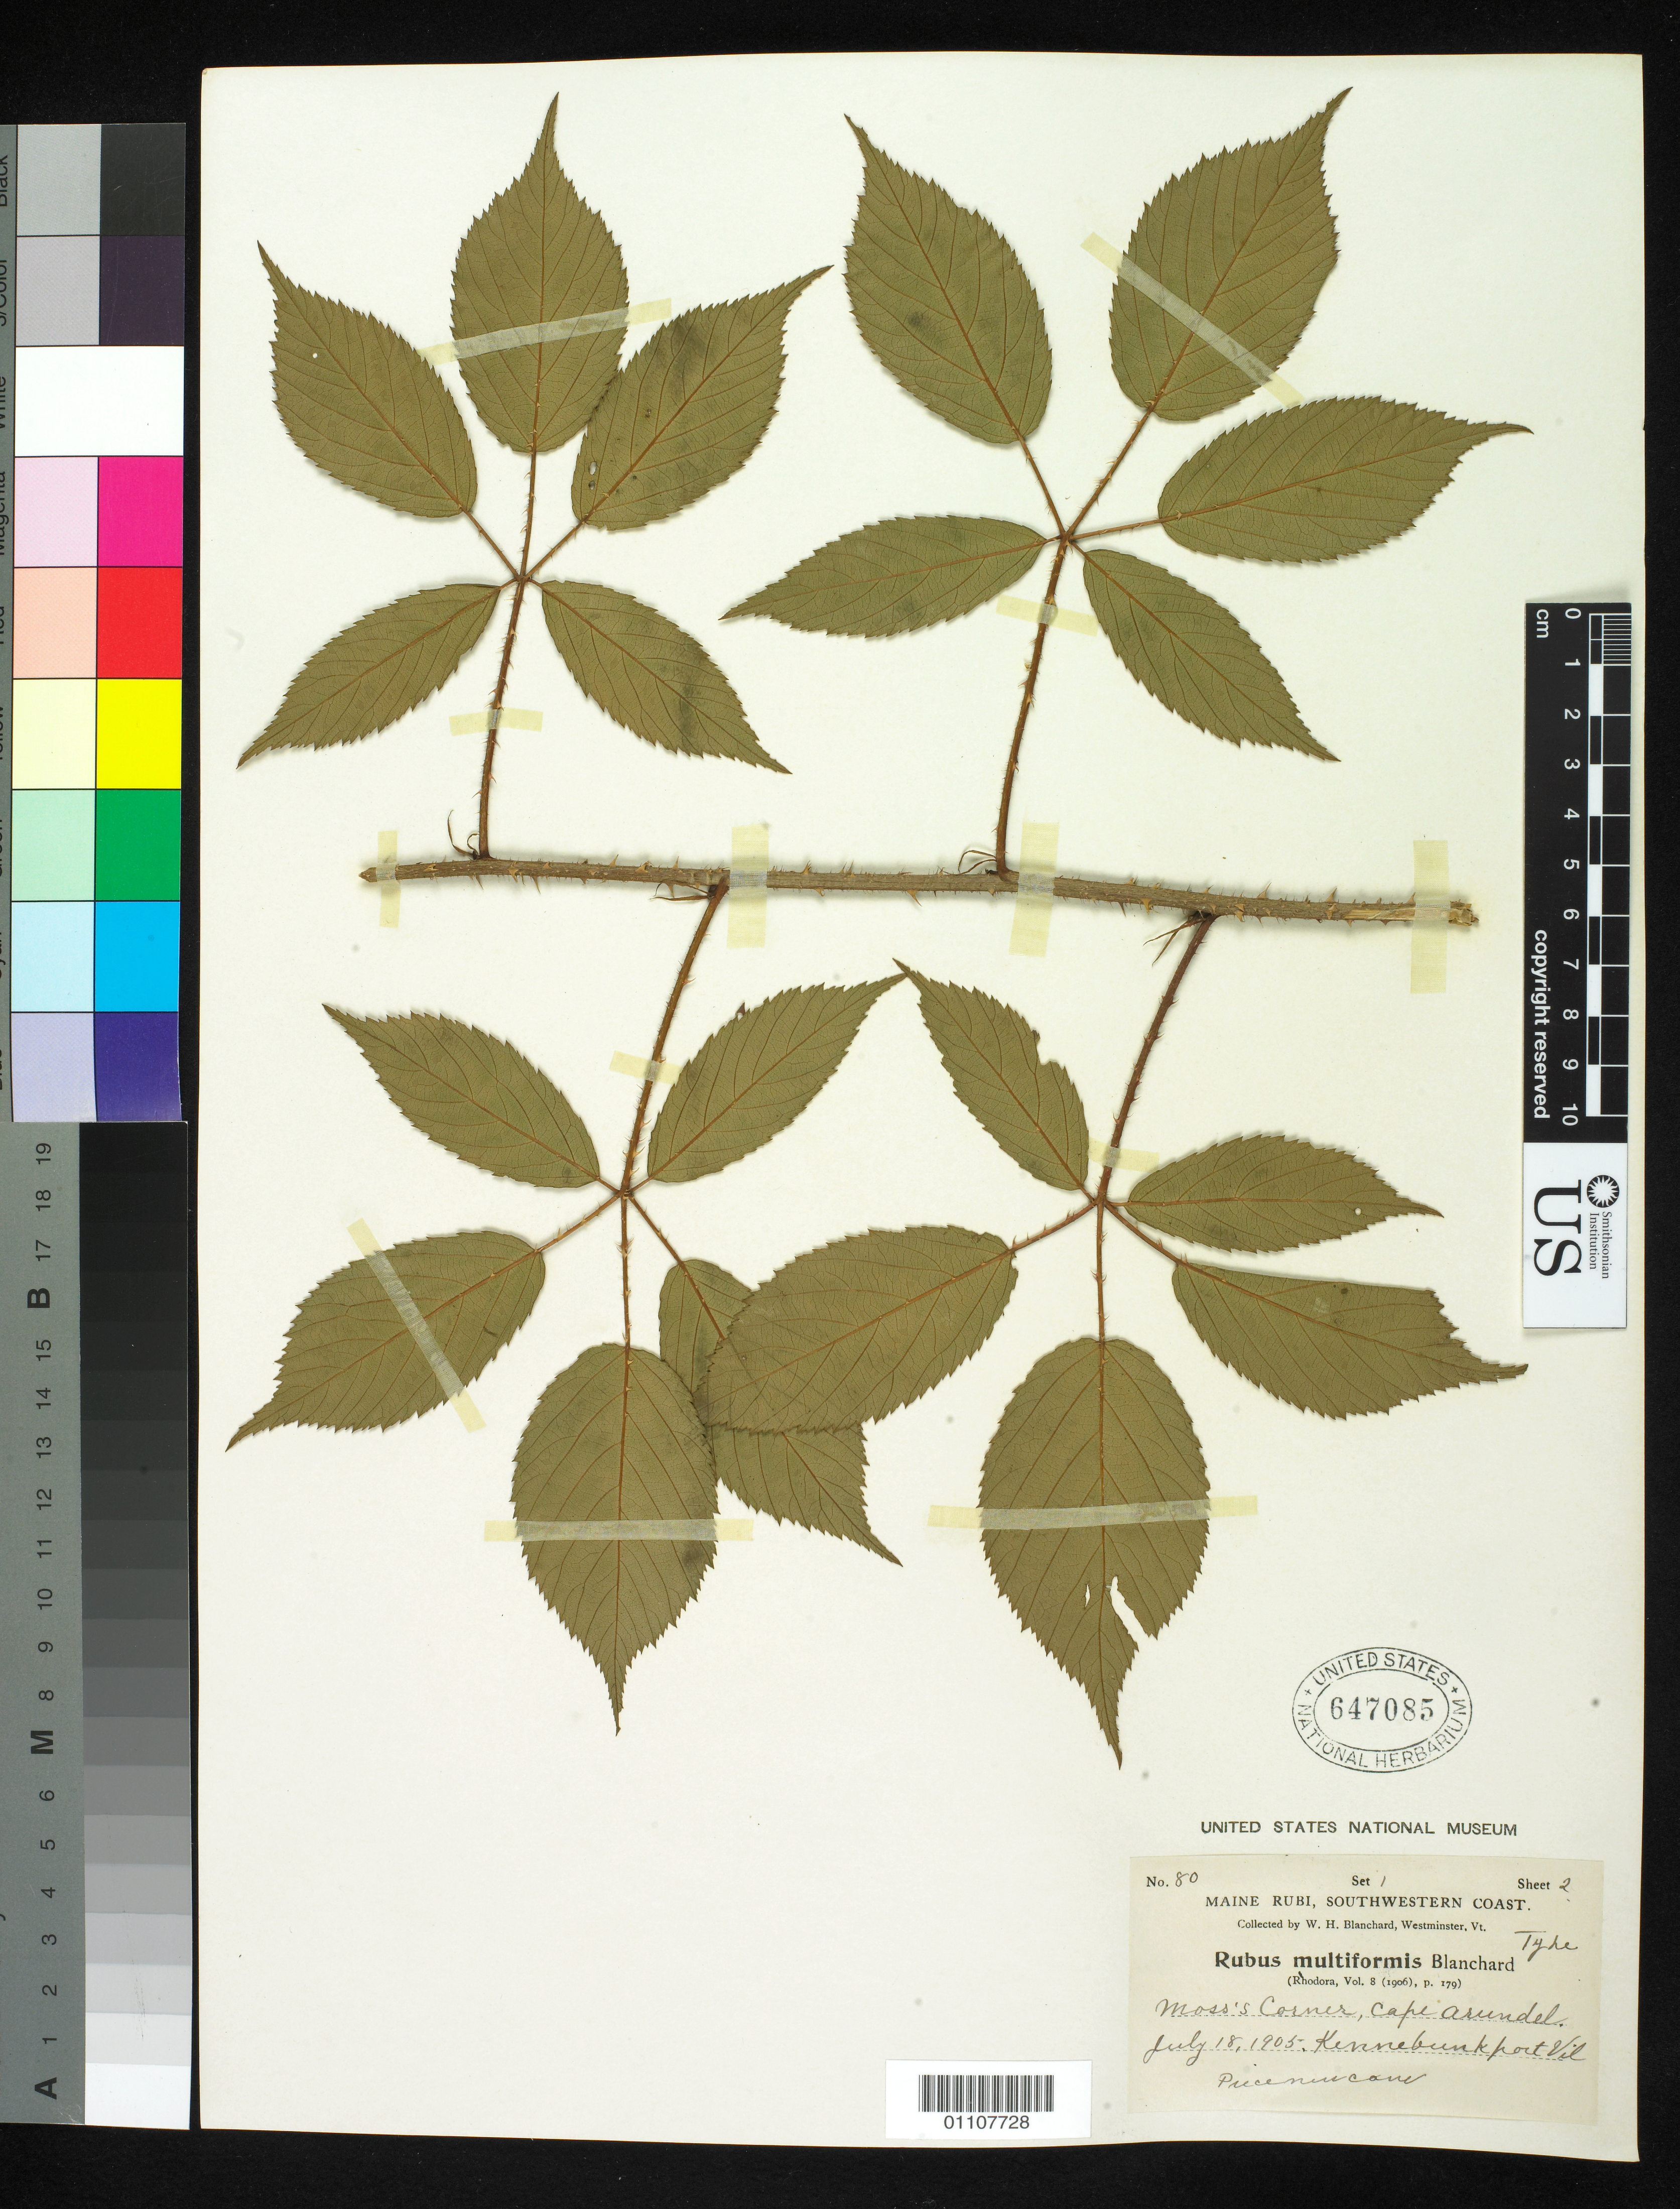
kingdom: Plantae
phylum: Tracheophyta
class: Magnoliopsida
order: Rosales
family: Rosaceae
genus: Rubus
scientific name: Rubus multiformis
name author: Blanch.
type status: Syntype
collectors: W. H. Blanchard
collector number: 80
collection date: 1905-07-18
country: United States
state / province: Maine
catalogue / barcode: US 647085